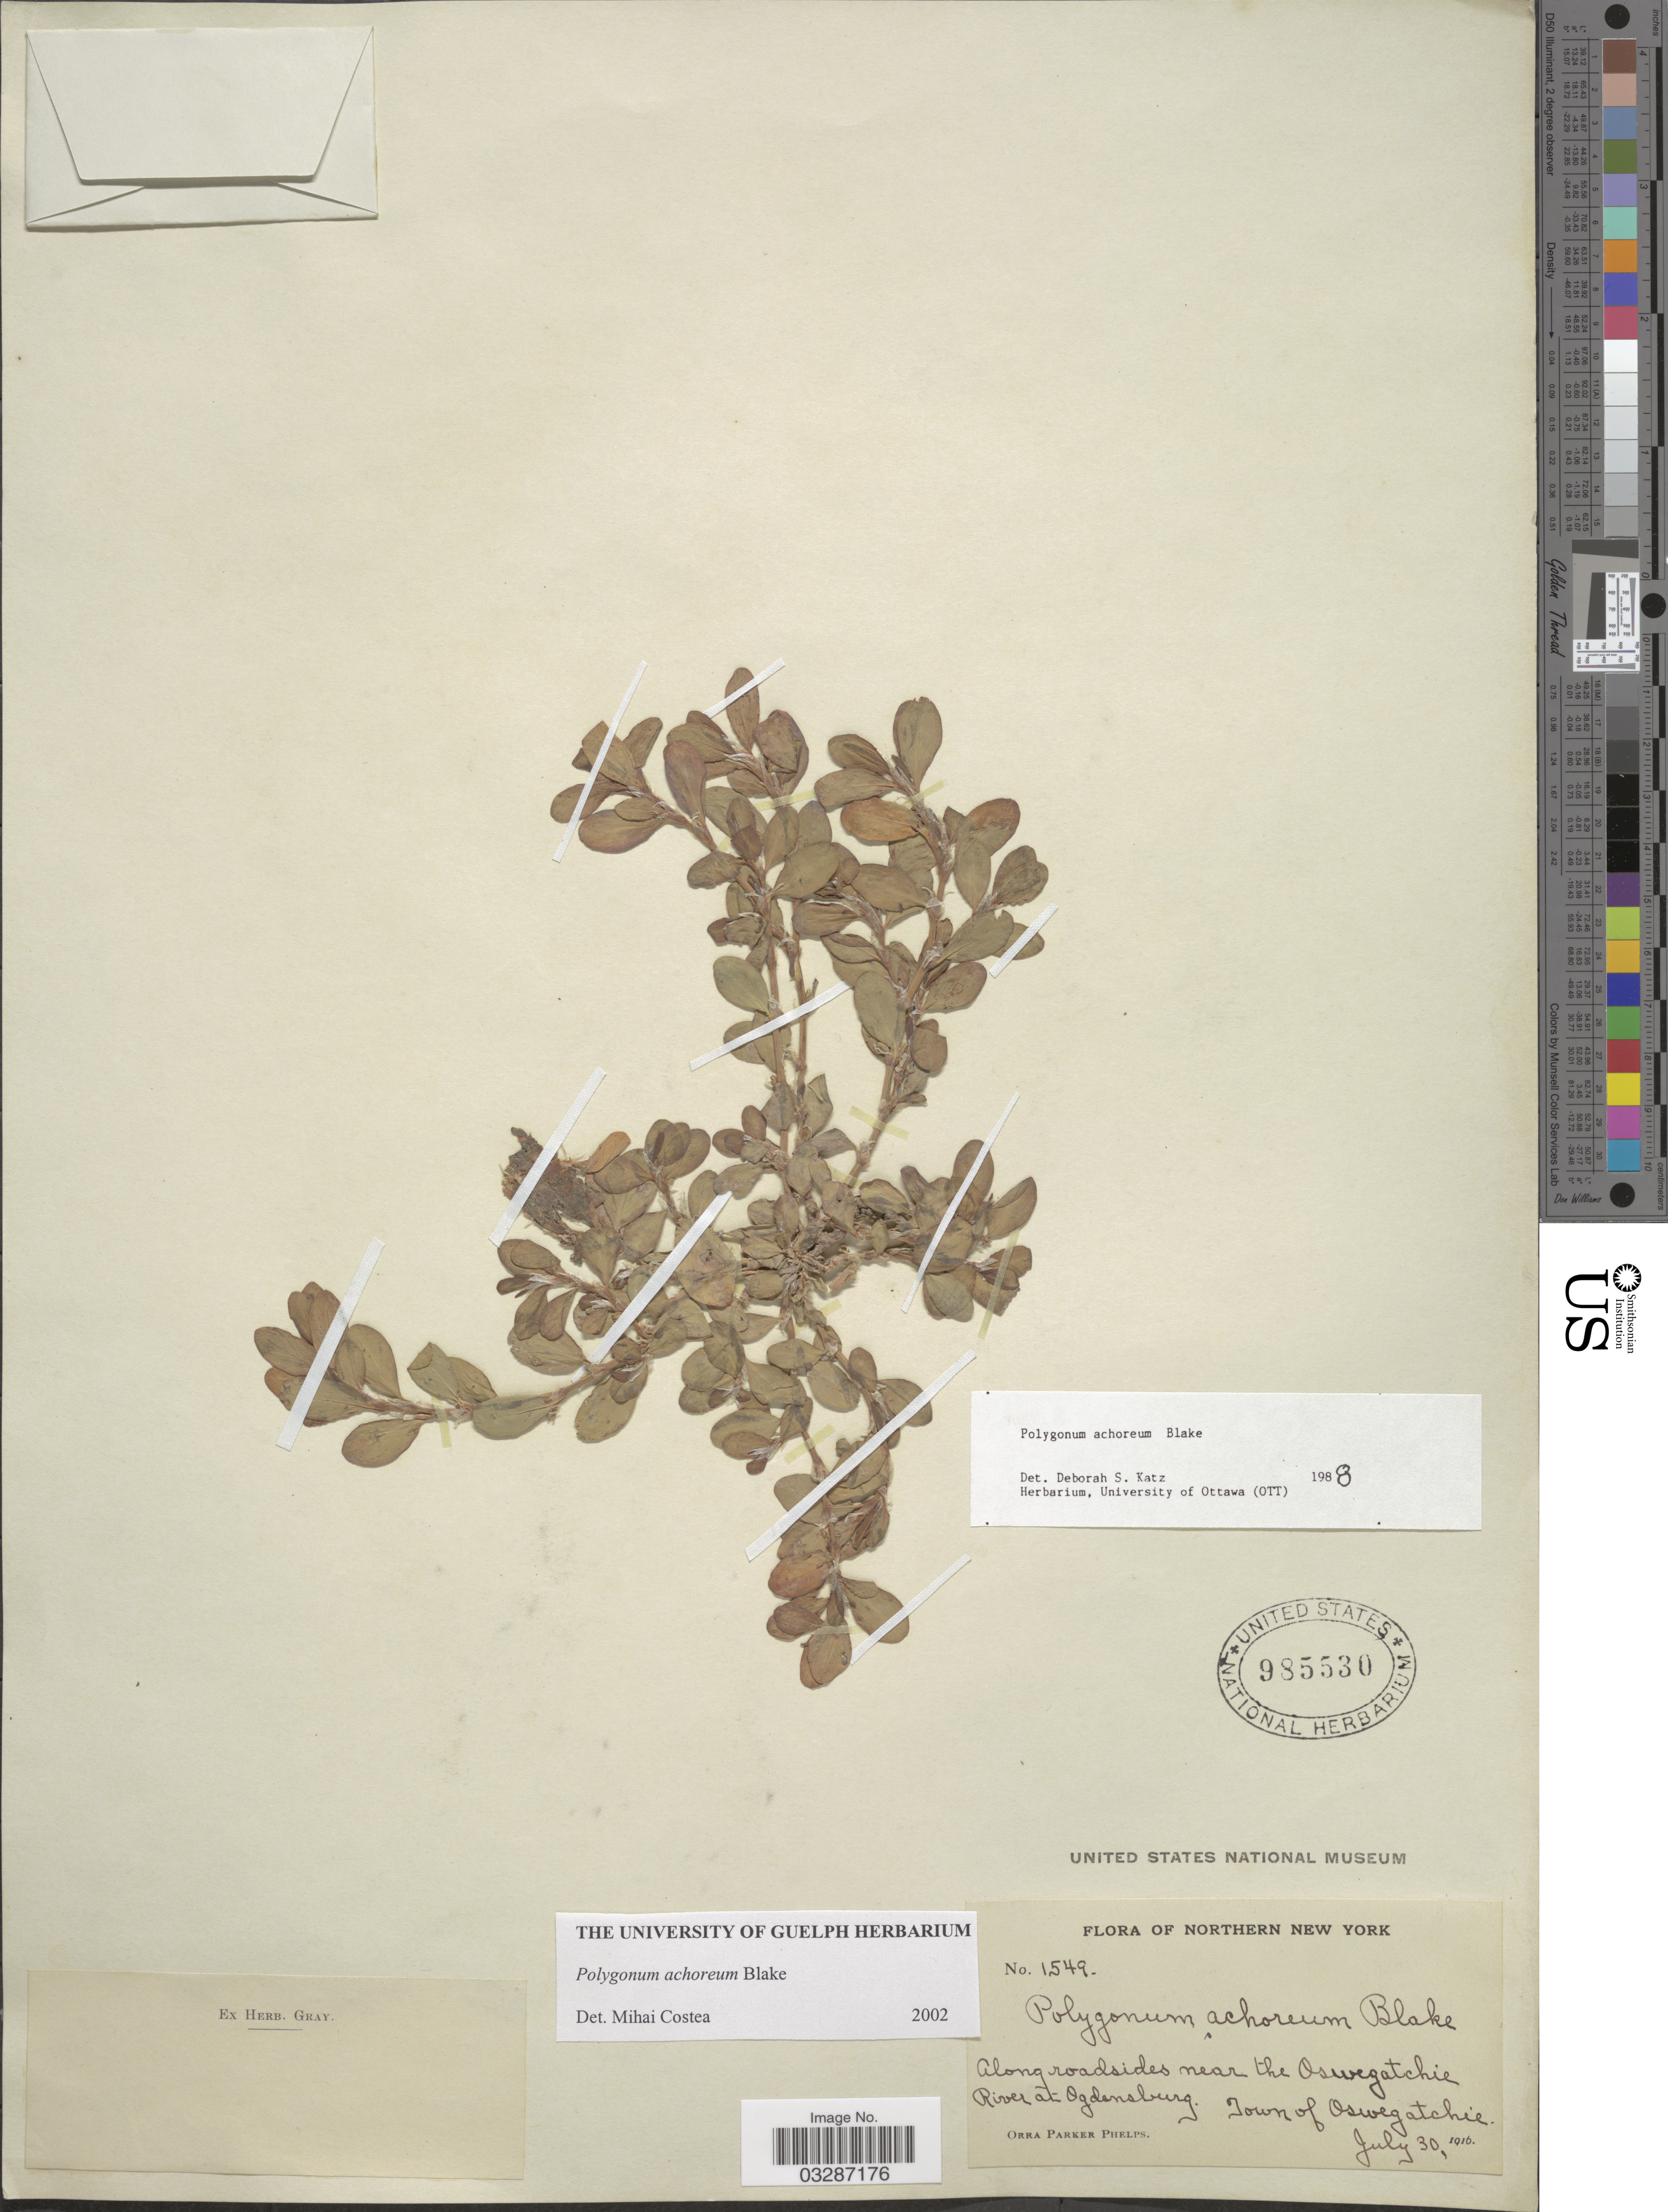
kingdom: Plantae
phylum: Tracheophyta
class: Magnoliopsida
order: Caryophyllales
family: Polygonaceae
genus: Polygonum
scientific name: Polygonum achoreum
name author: S.F. Blake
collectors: O. P. Phelps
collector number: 1549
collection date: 1916-07-30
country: United States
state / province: New York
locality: Northern New York. Along roadsides near the Oswegatchie River at Ogdensburg. Town of Oswegatchie.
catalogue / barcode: US 985530